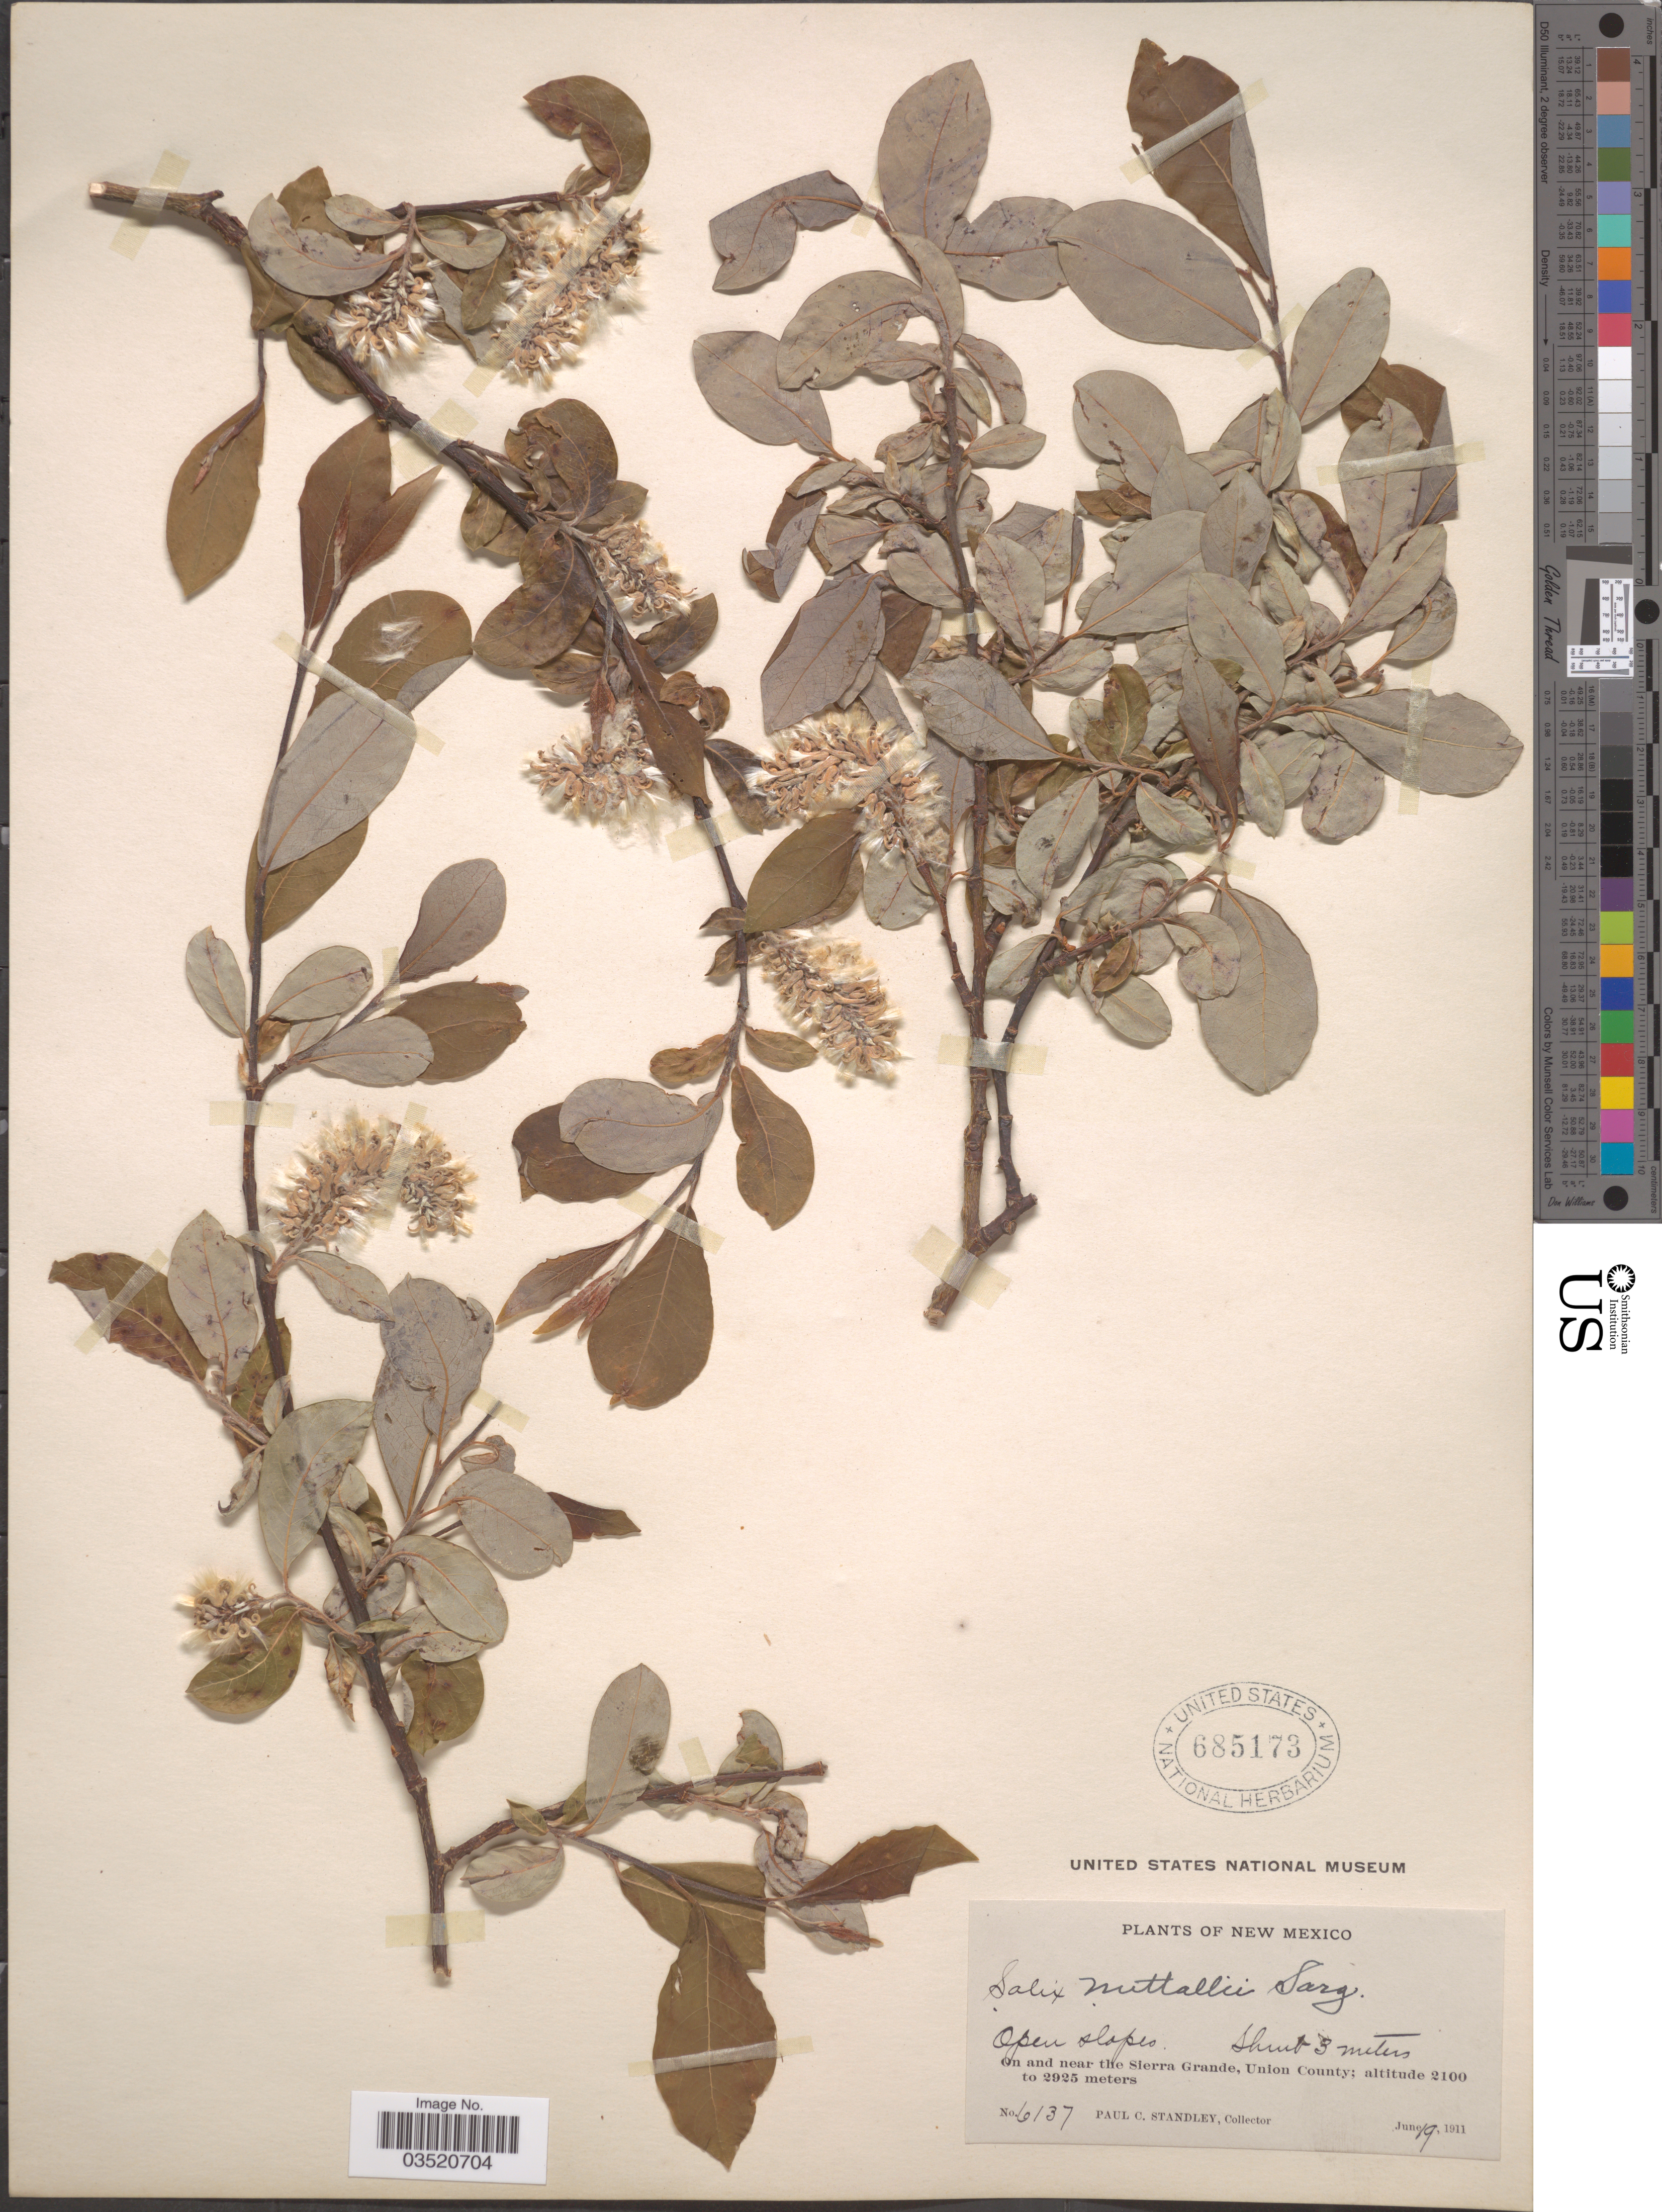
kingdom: Plantae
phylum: Tracheophyta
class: Magnoliopsida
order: Malpighiales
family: Salicaceae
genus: Salix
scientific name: Salix scouleriana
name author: Barratt ex Hook.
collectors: P. C. Standley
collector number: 6137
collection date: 1911-06-19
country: United States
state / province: New Mexico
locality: On and near the Sierra Grande, Union County.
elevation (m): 2100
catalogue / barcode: US 685173